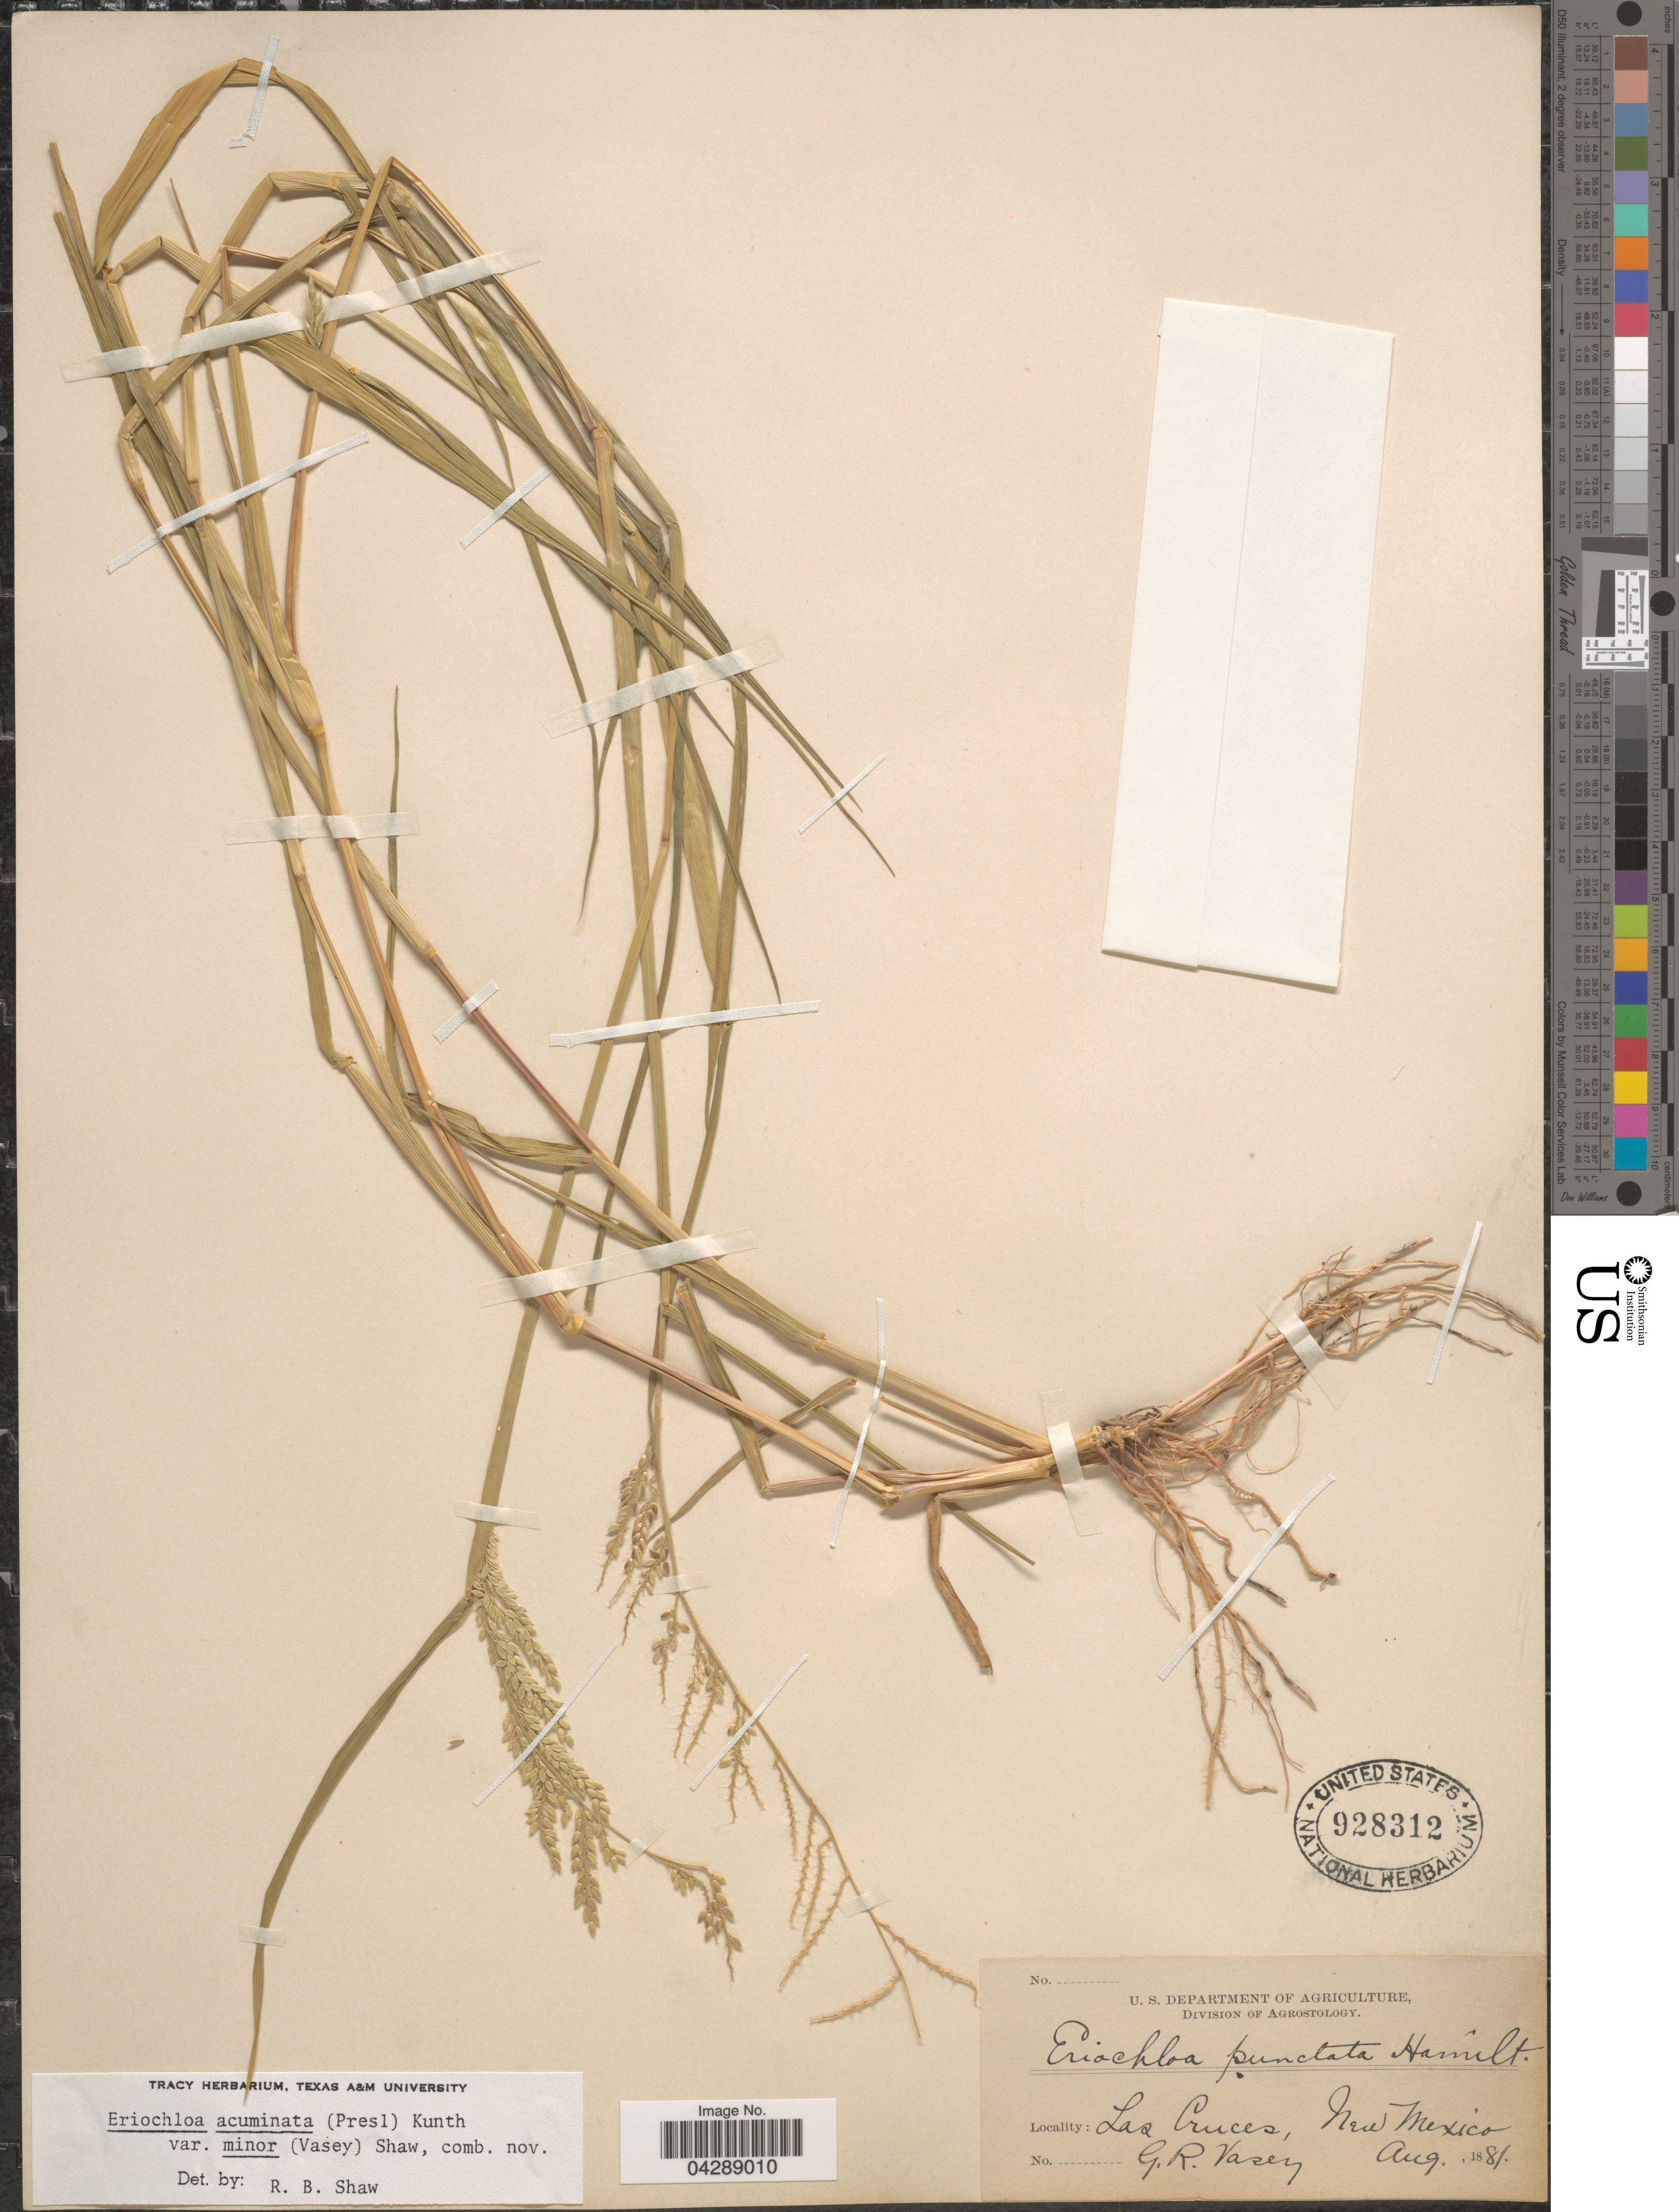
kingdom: Plantae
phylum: Tracheophyta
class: Liliopsida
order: Poales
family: Poaceae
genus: Eriochloa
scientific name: Eriochloa acuminata var. minor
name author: (Vasey) R.B. Shaw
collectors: G. R. Vasey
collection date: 1881-08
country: United States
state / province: New Mexico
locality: Las Cruces.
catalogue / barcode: US 928312